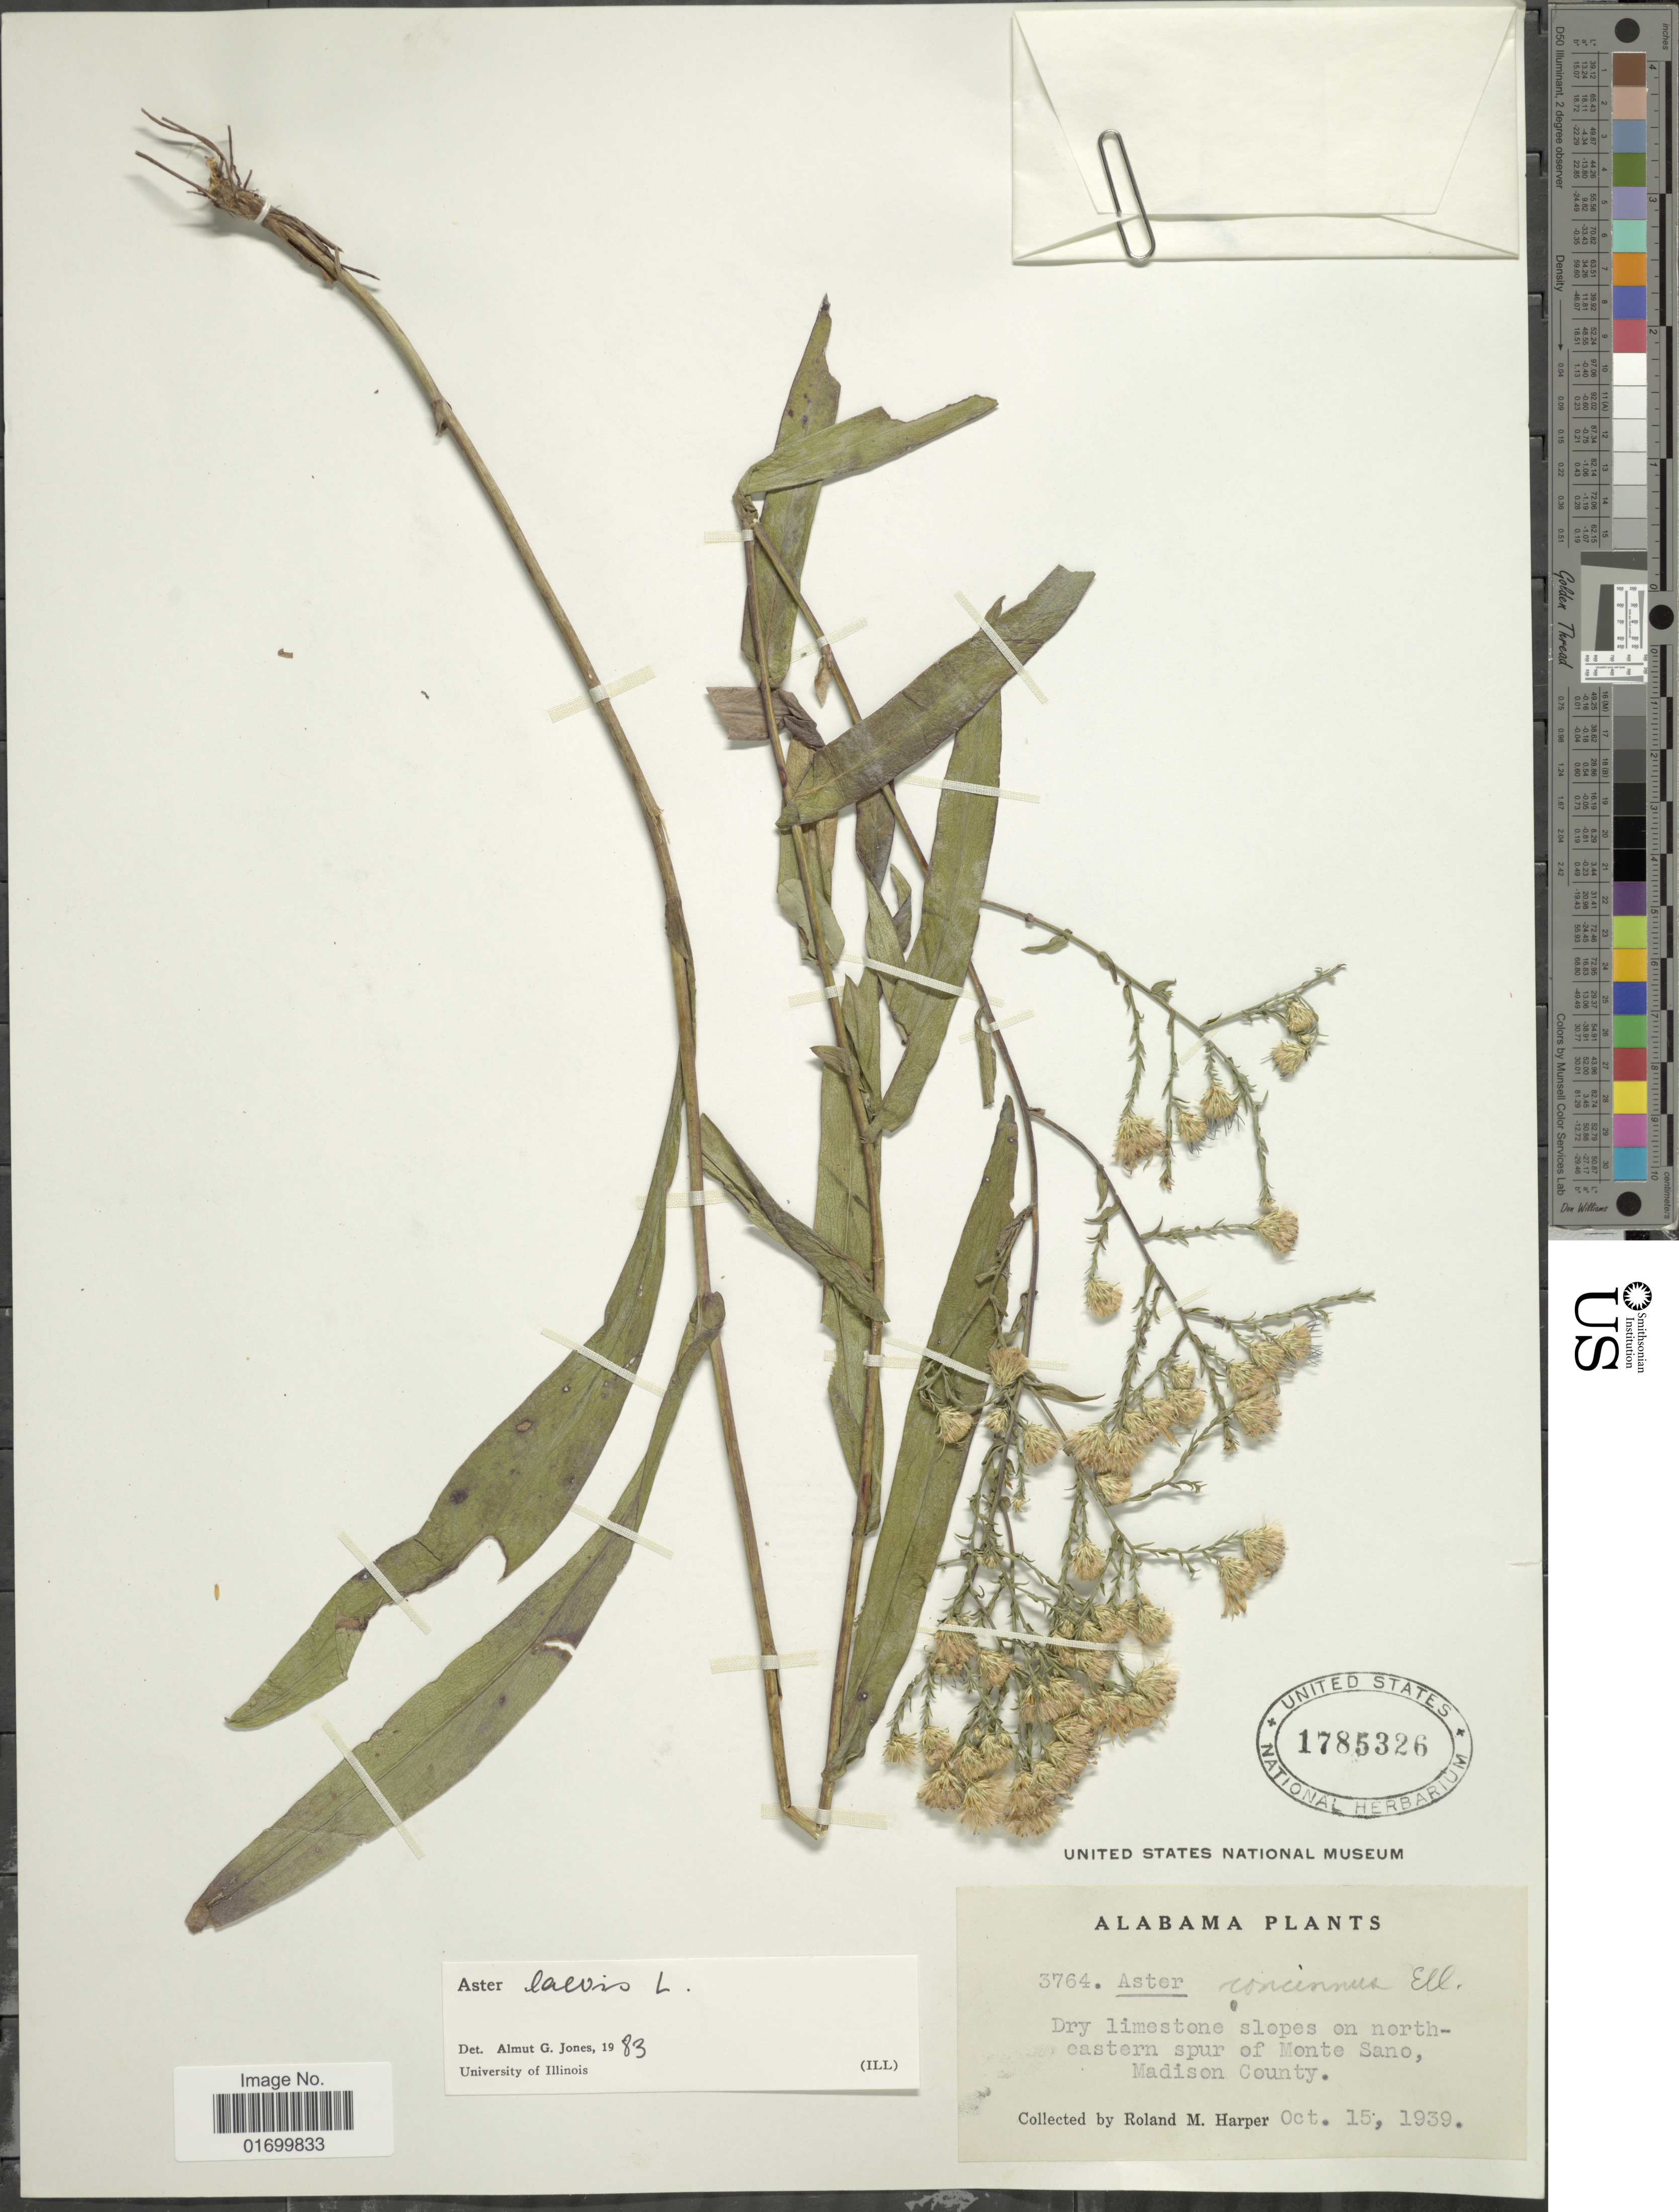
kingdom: Plantae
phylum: Tracheophyta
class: Magnoliopsida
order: Asterales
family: Asteraceae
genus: Symphyotrichum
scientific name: Symphyotrichum laeve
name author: (L.) Á. Löve & D. Löve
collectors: R. M. Harper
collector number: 3764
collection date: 1939-10-15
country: United States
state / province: Alabama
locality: On north-eastern spur of Monte Sano, Madison County.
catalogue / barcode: US 1785326